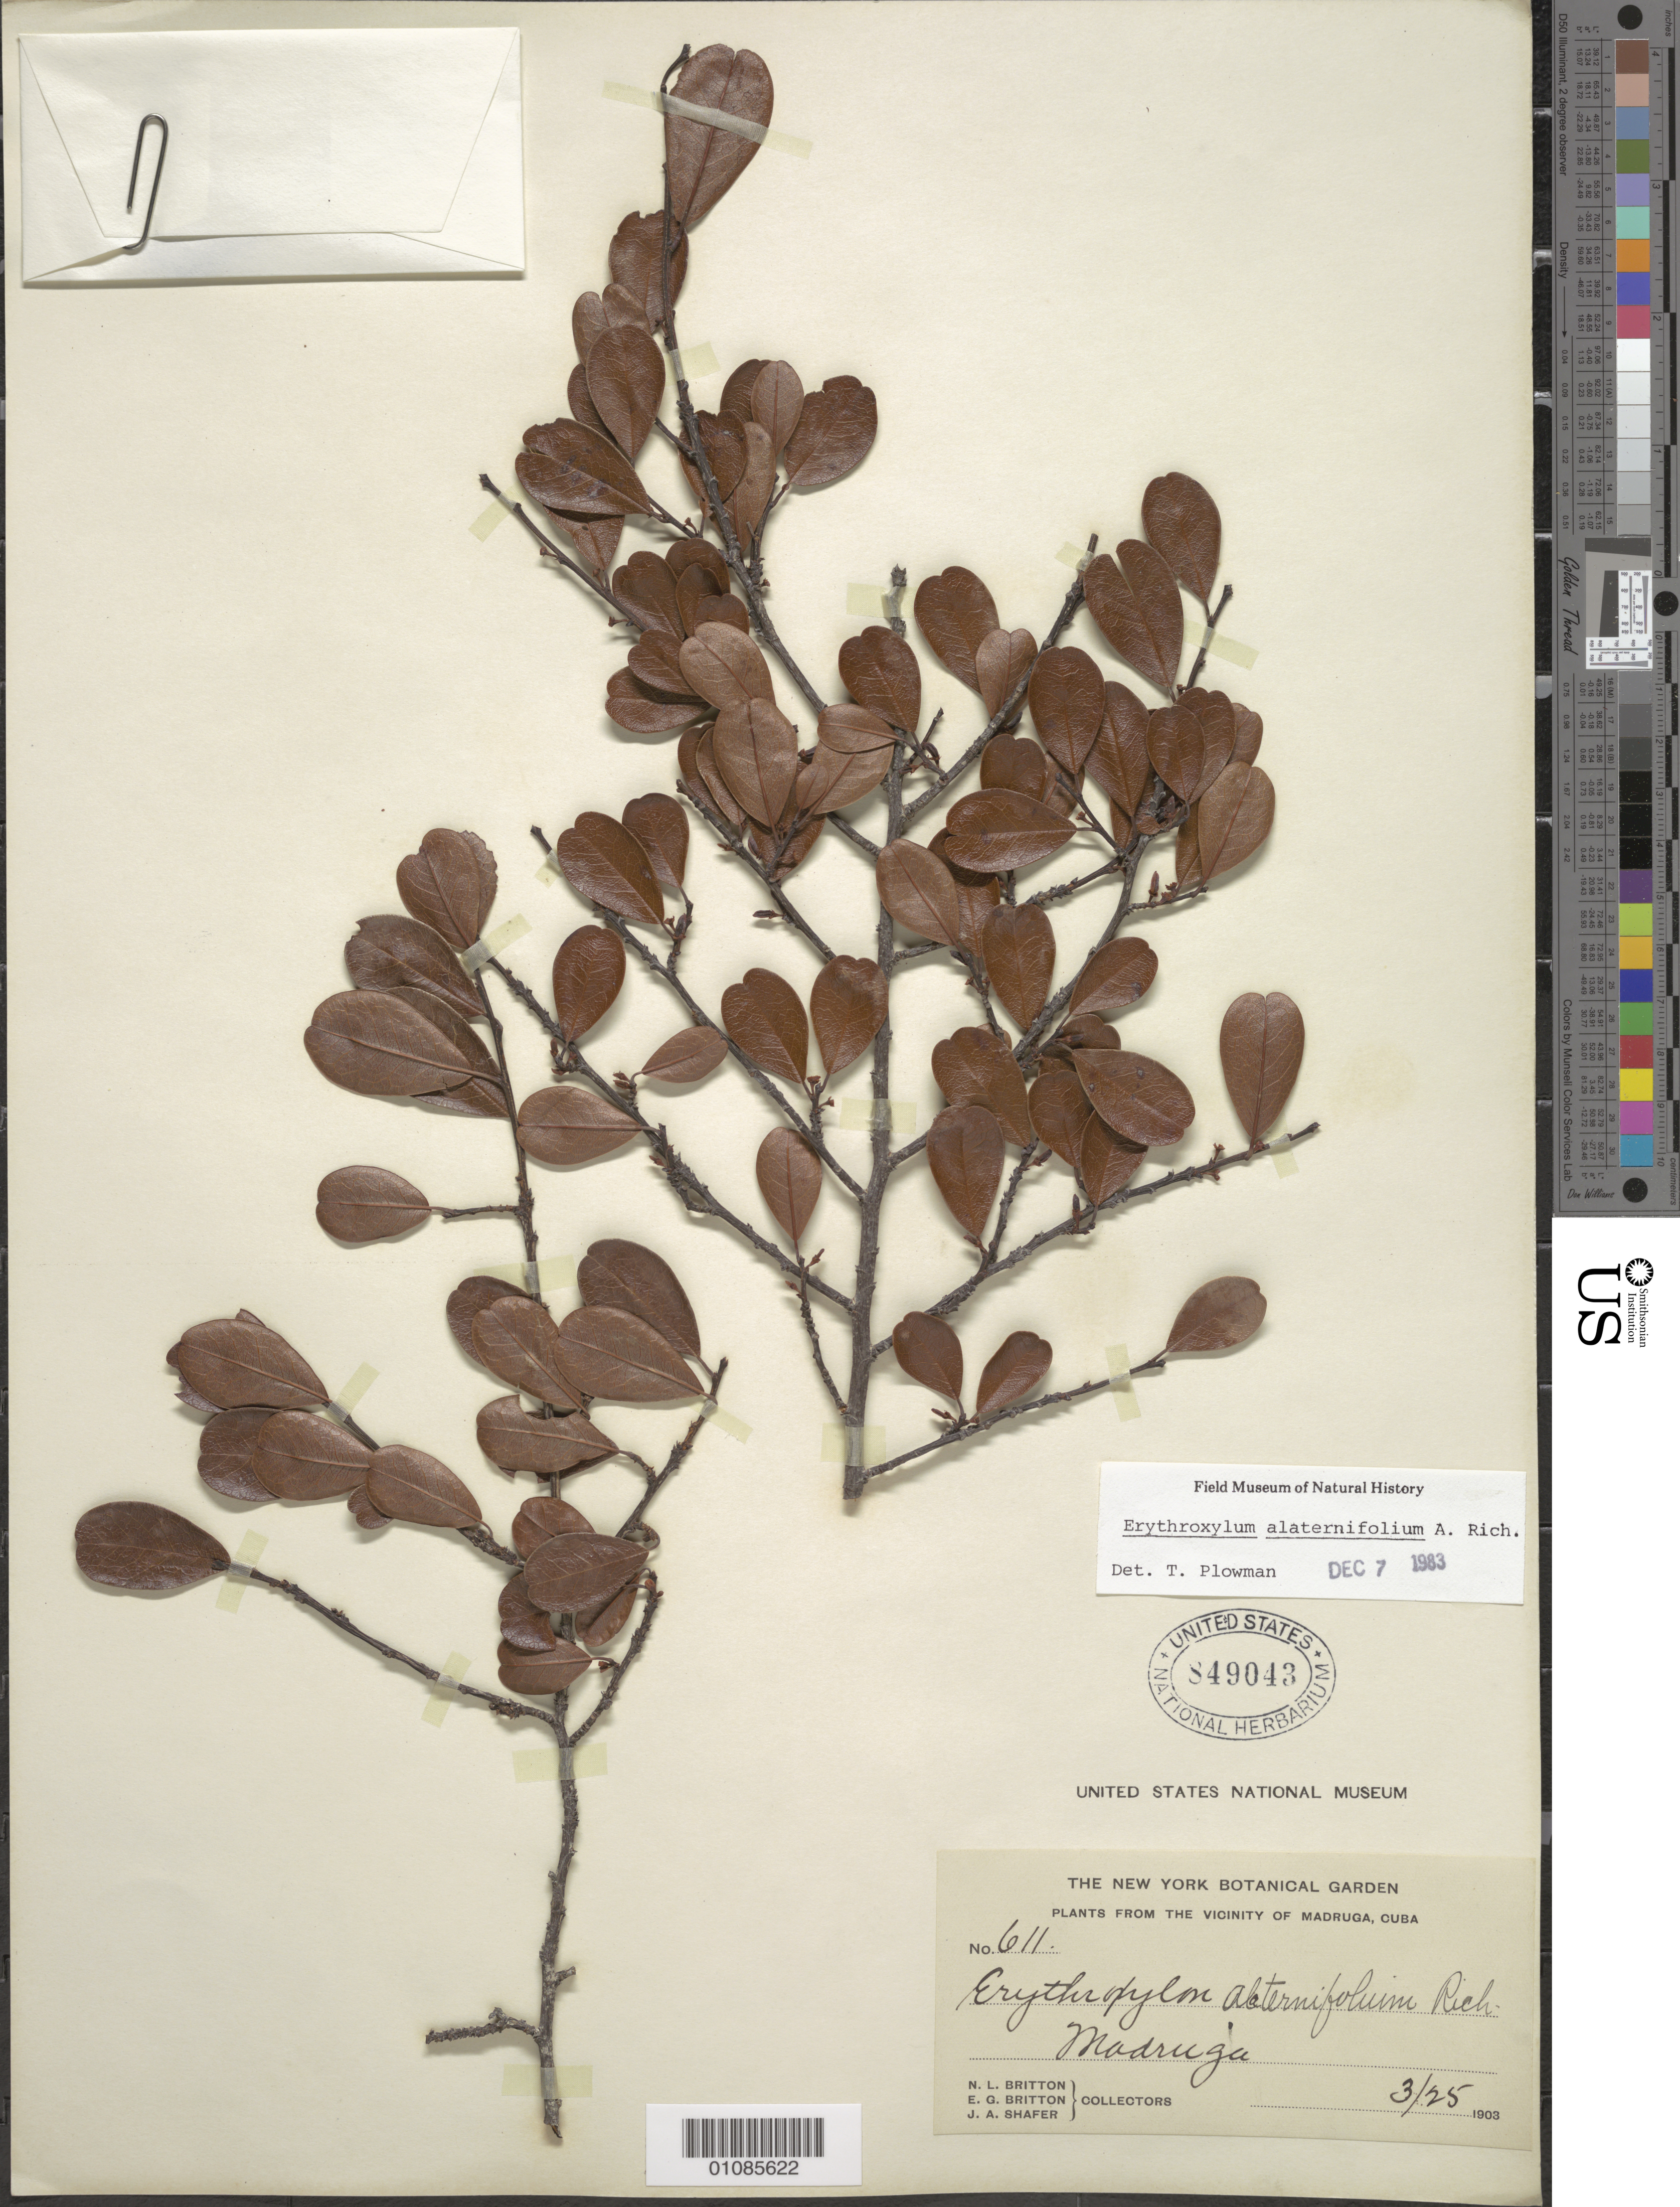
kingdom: Plantae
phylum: Tracheophyta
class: Magnoliopsida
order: Malpighiales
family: Erythroxylaceae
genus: Erythroxylum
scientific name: Erythroxylum alaternifolium var. alaternifolium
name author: A. Rich.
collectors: N. Britton, E. G. Britton & J. A. Shafer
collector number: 611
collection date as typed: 25 Mar 1903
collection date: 1903-03-25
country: Cuba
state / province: La Habana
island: Cuba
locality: Madruga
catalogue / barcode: US 849043